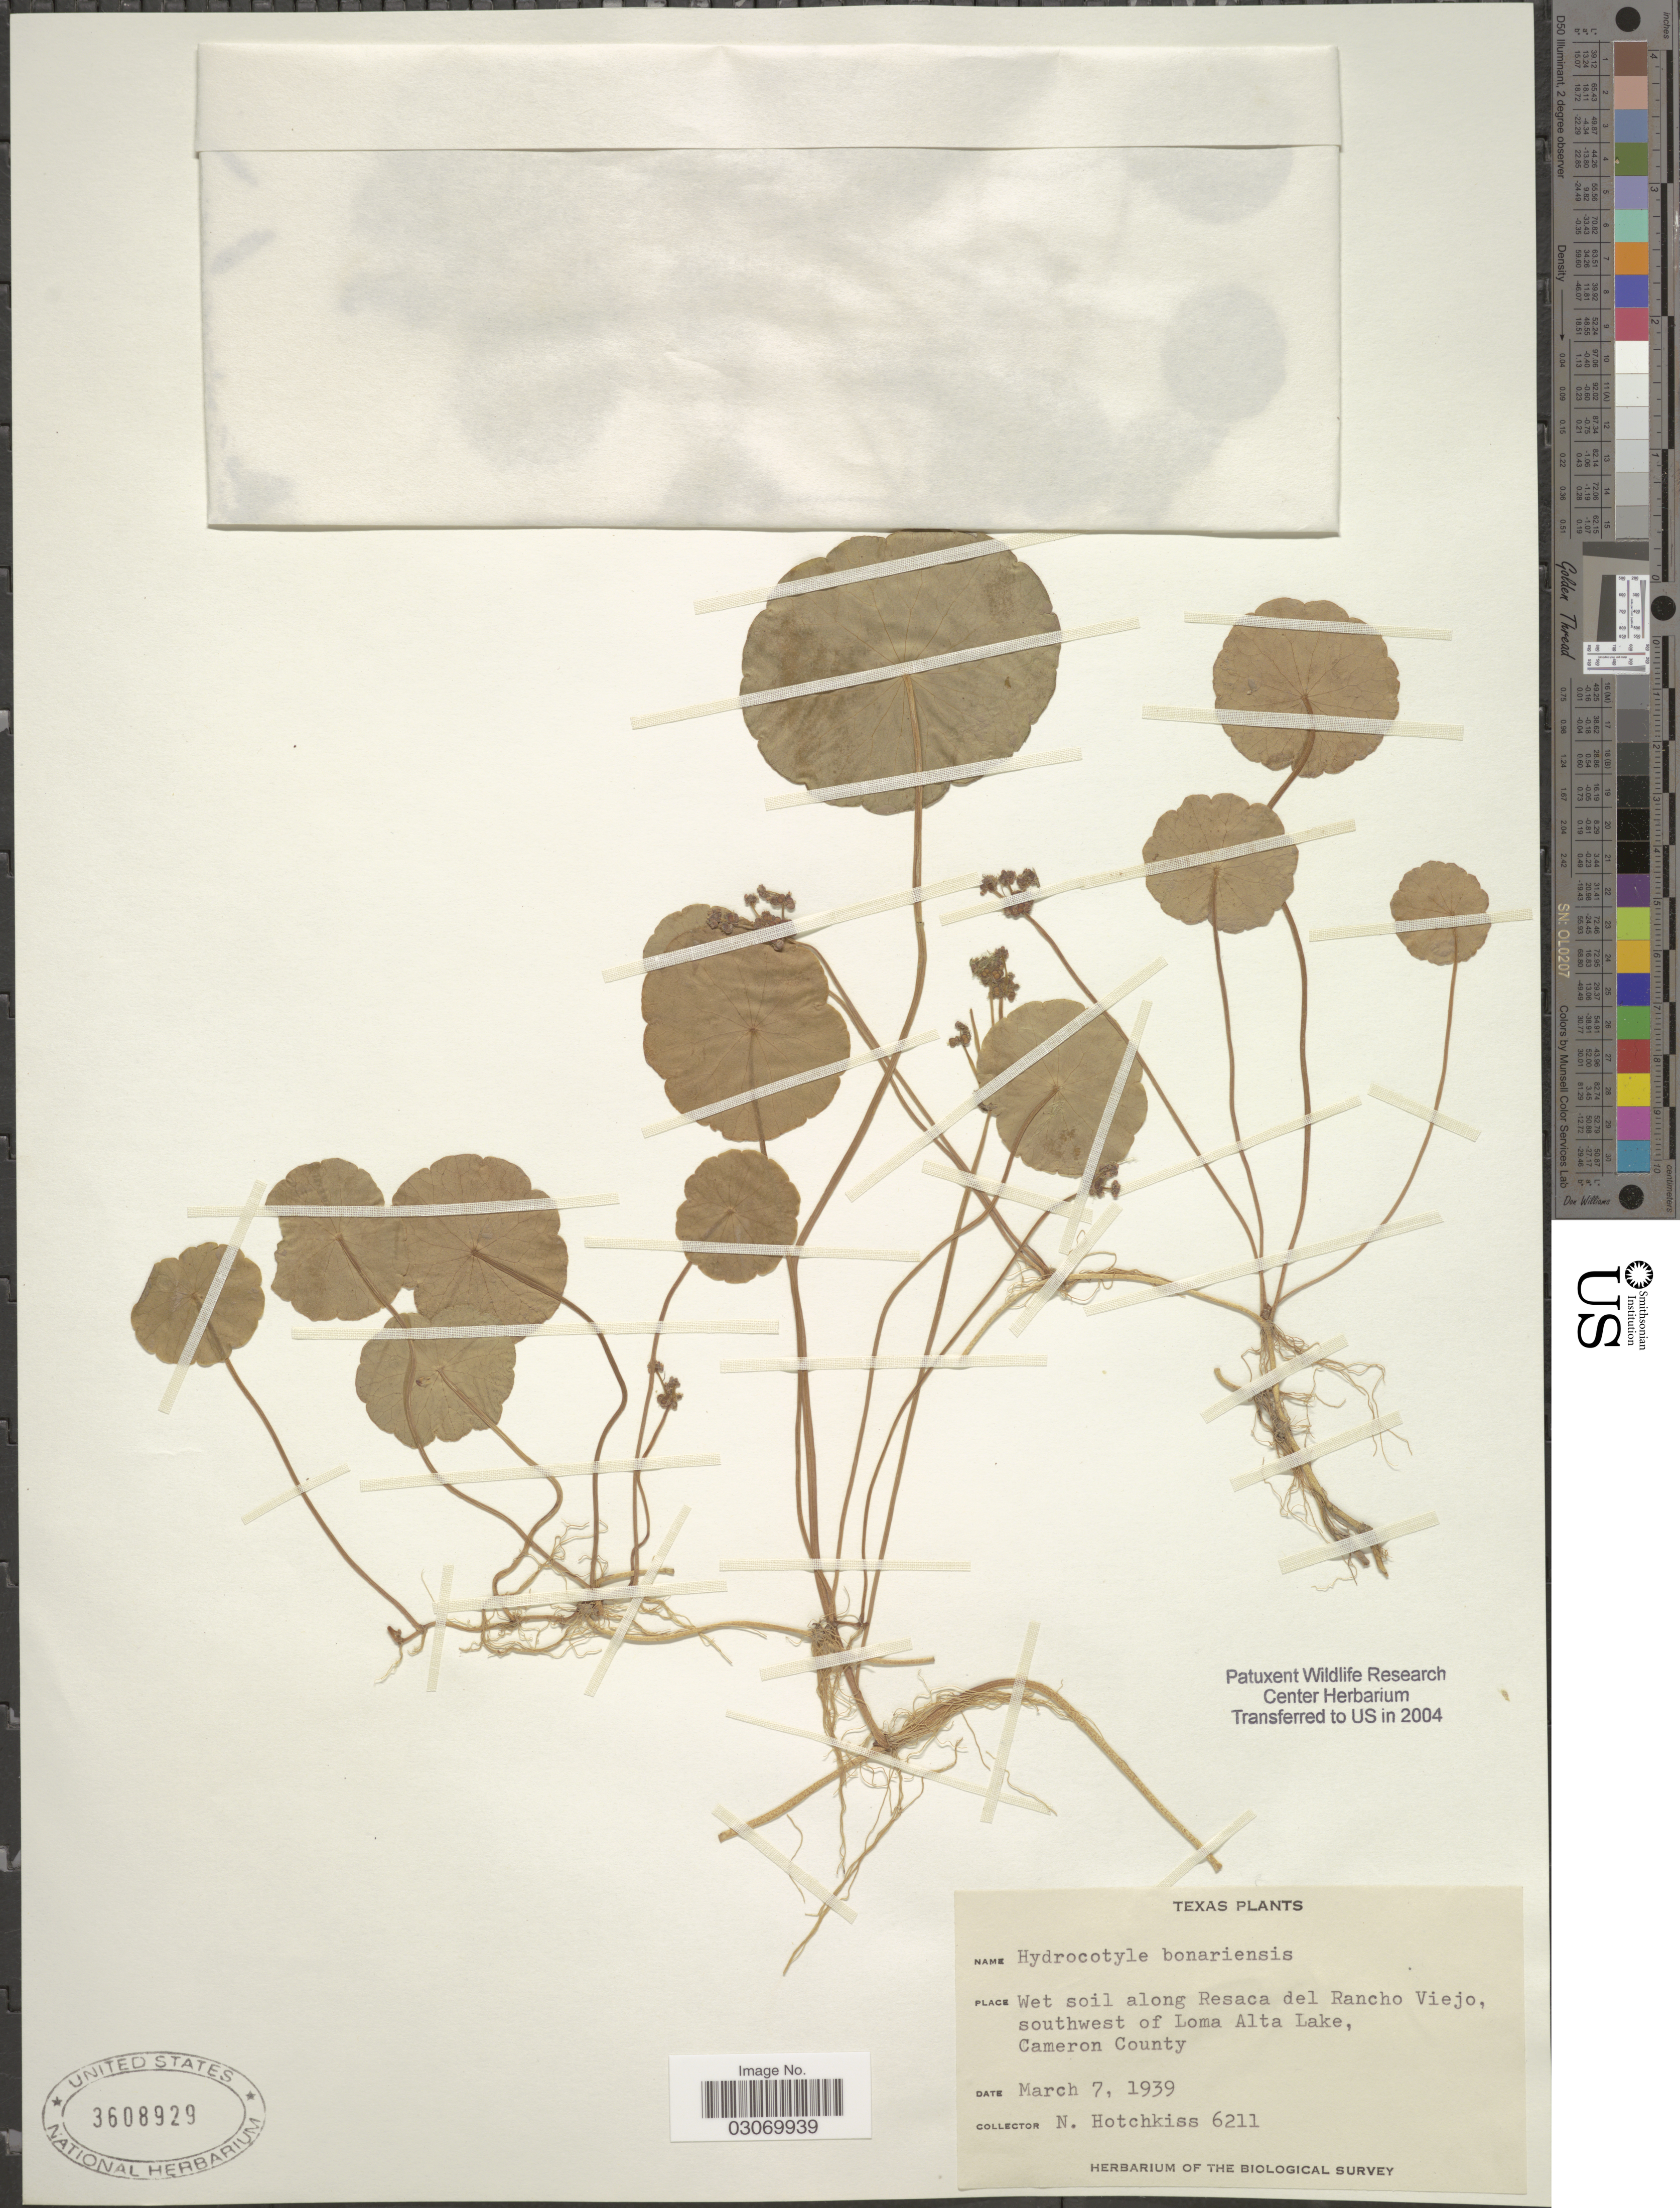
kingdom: Plantae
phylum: Tracheophyta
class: Magnoliopsida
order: Apiales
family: Araliaceae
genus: Hydrocotyle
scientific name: Hydrocotyle bonariensis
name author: Lam.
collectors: N. Hotchkiss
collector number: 6211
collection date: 1939-03-07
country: United States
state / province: Texas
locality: Wet soil along Resaca del Rancho Viejo, southwest of Loma Alta Lake, Cameron County.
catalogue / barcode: US 3608929